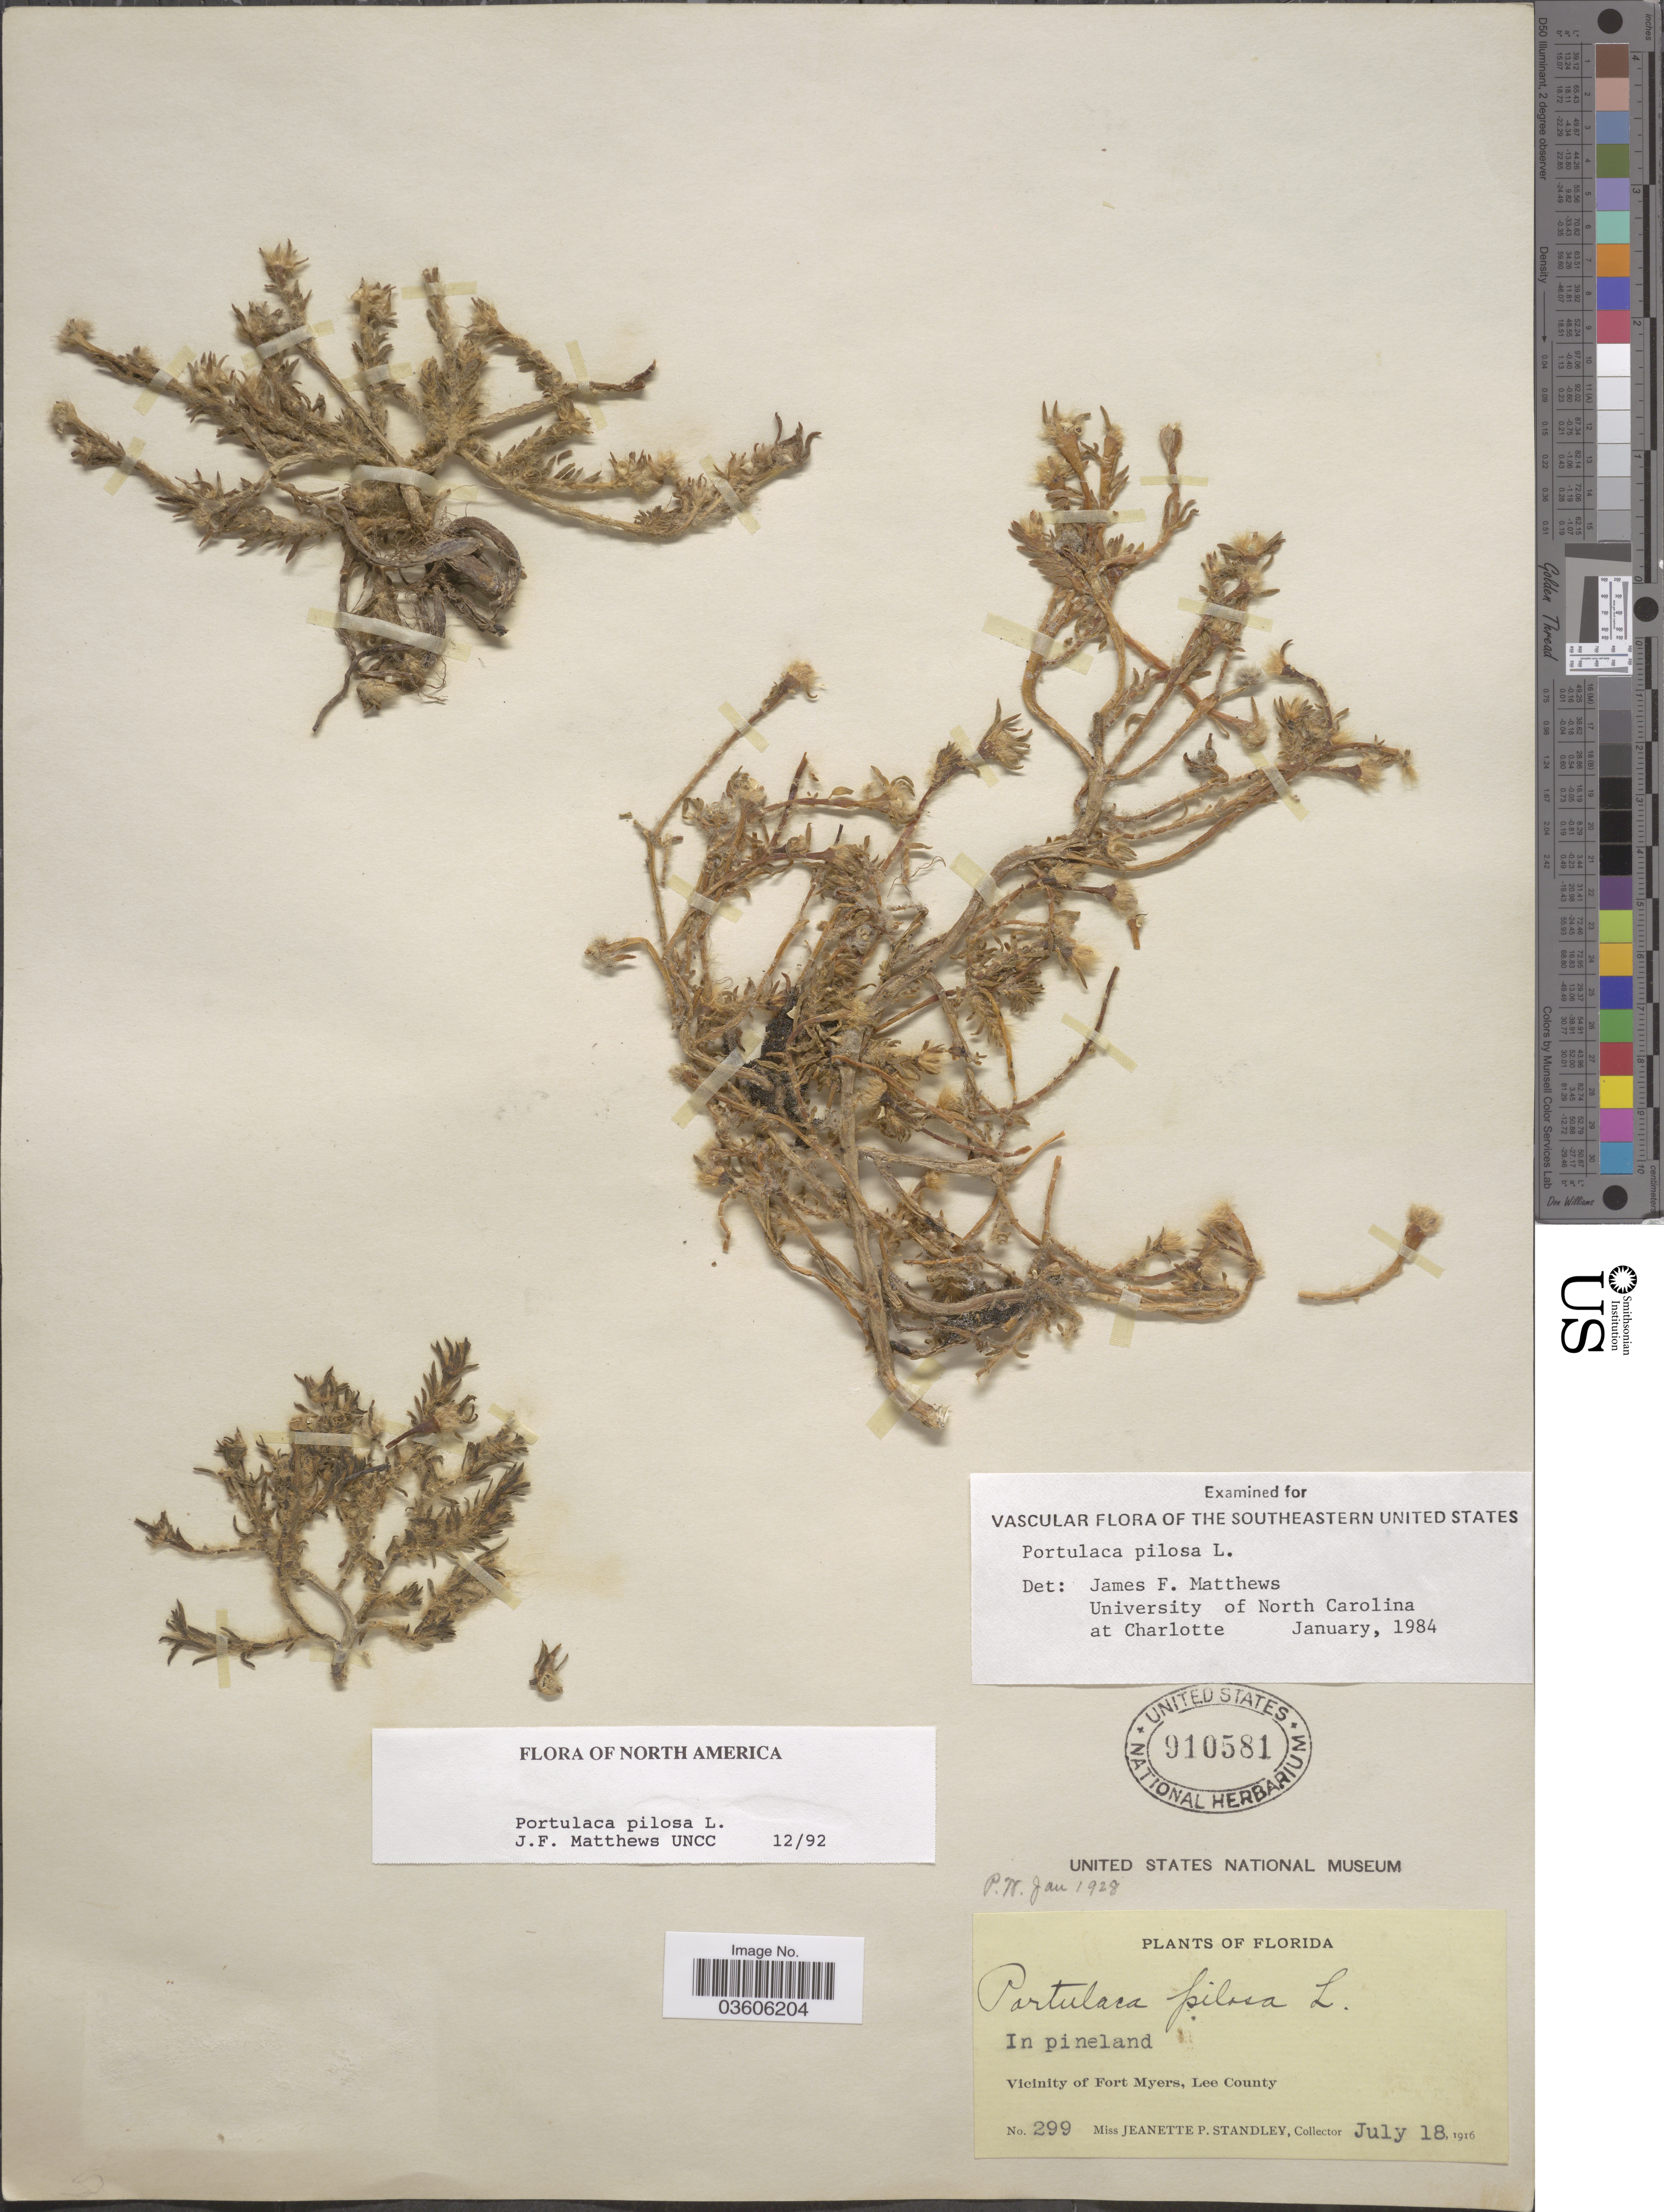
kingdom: Plantae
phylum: Tracheophyta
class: Magnoliopsida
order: Caryophyllales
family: Portulacaceae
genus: Portulaca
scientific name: Portulaca pilosa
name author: L.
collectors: J. P. Standley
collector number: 299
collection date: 1916-07-18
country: United States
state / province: Florida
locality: Vicinity of Fort Myers, Lee County.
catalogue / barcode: US 910581